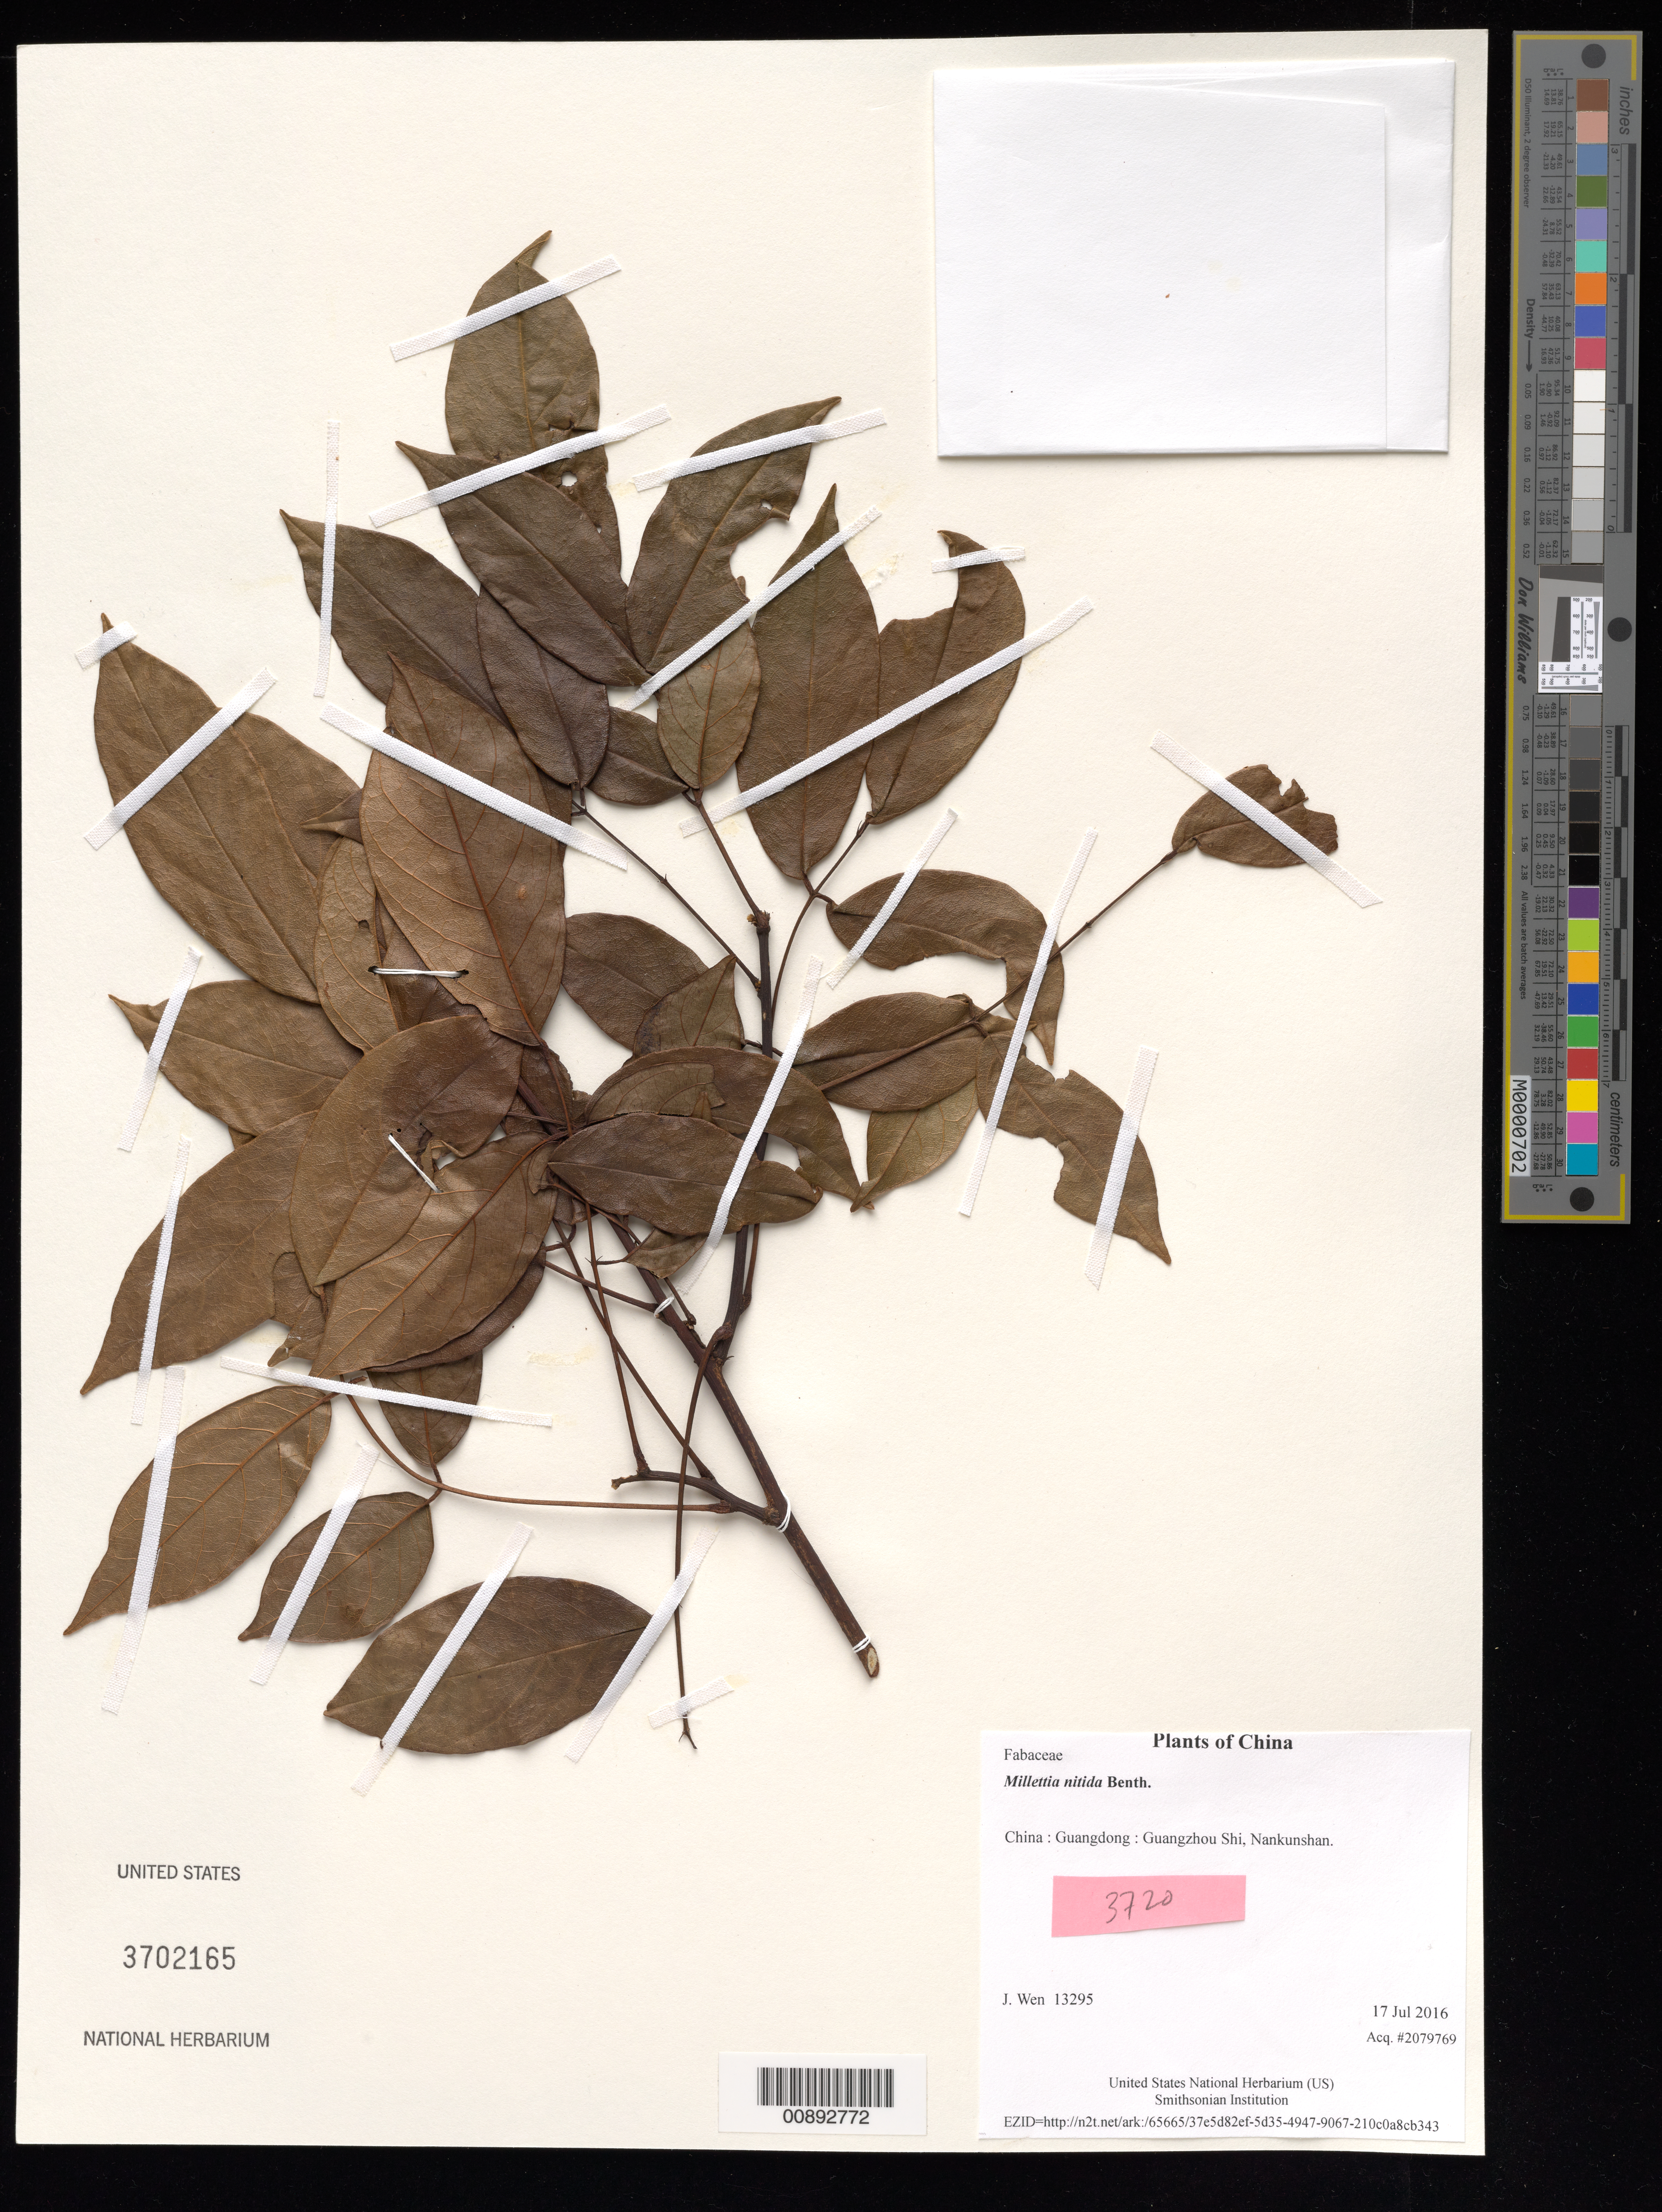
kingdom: Plantae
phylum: Tracheophyta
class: Magnoliopsida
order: Fabales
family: Fabaceae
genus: Millettia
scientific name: Millettia nitida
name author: Benth.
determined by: Wen, Jun, (BOT), Smithsonian Institution - National Museum of Natural History (UNITED STATES)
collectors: J. Wen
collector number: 13295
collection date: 2016-07-17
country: China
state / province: Guangdong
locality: Guangzhou Shi, Nankunshan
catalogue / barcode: US 3702165